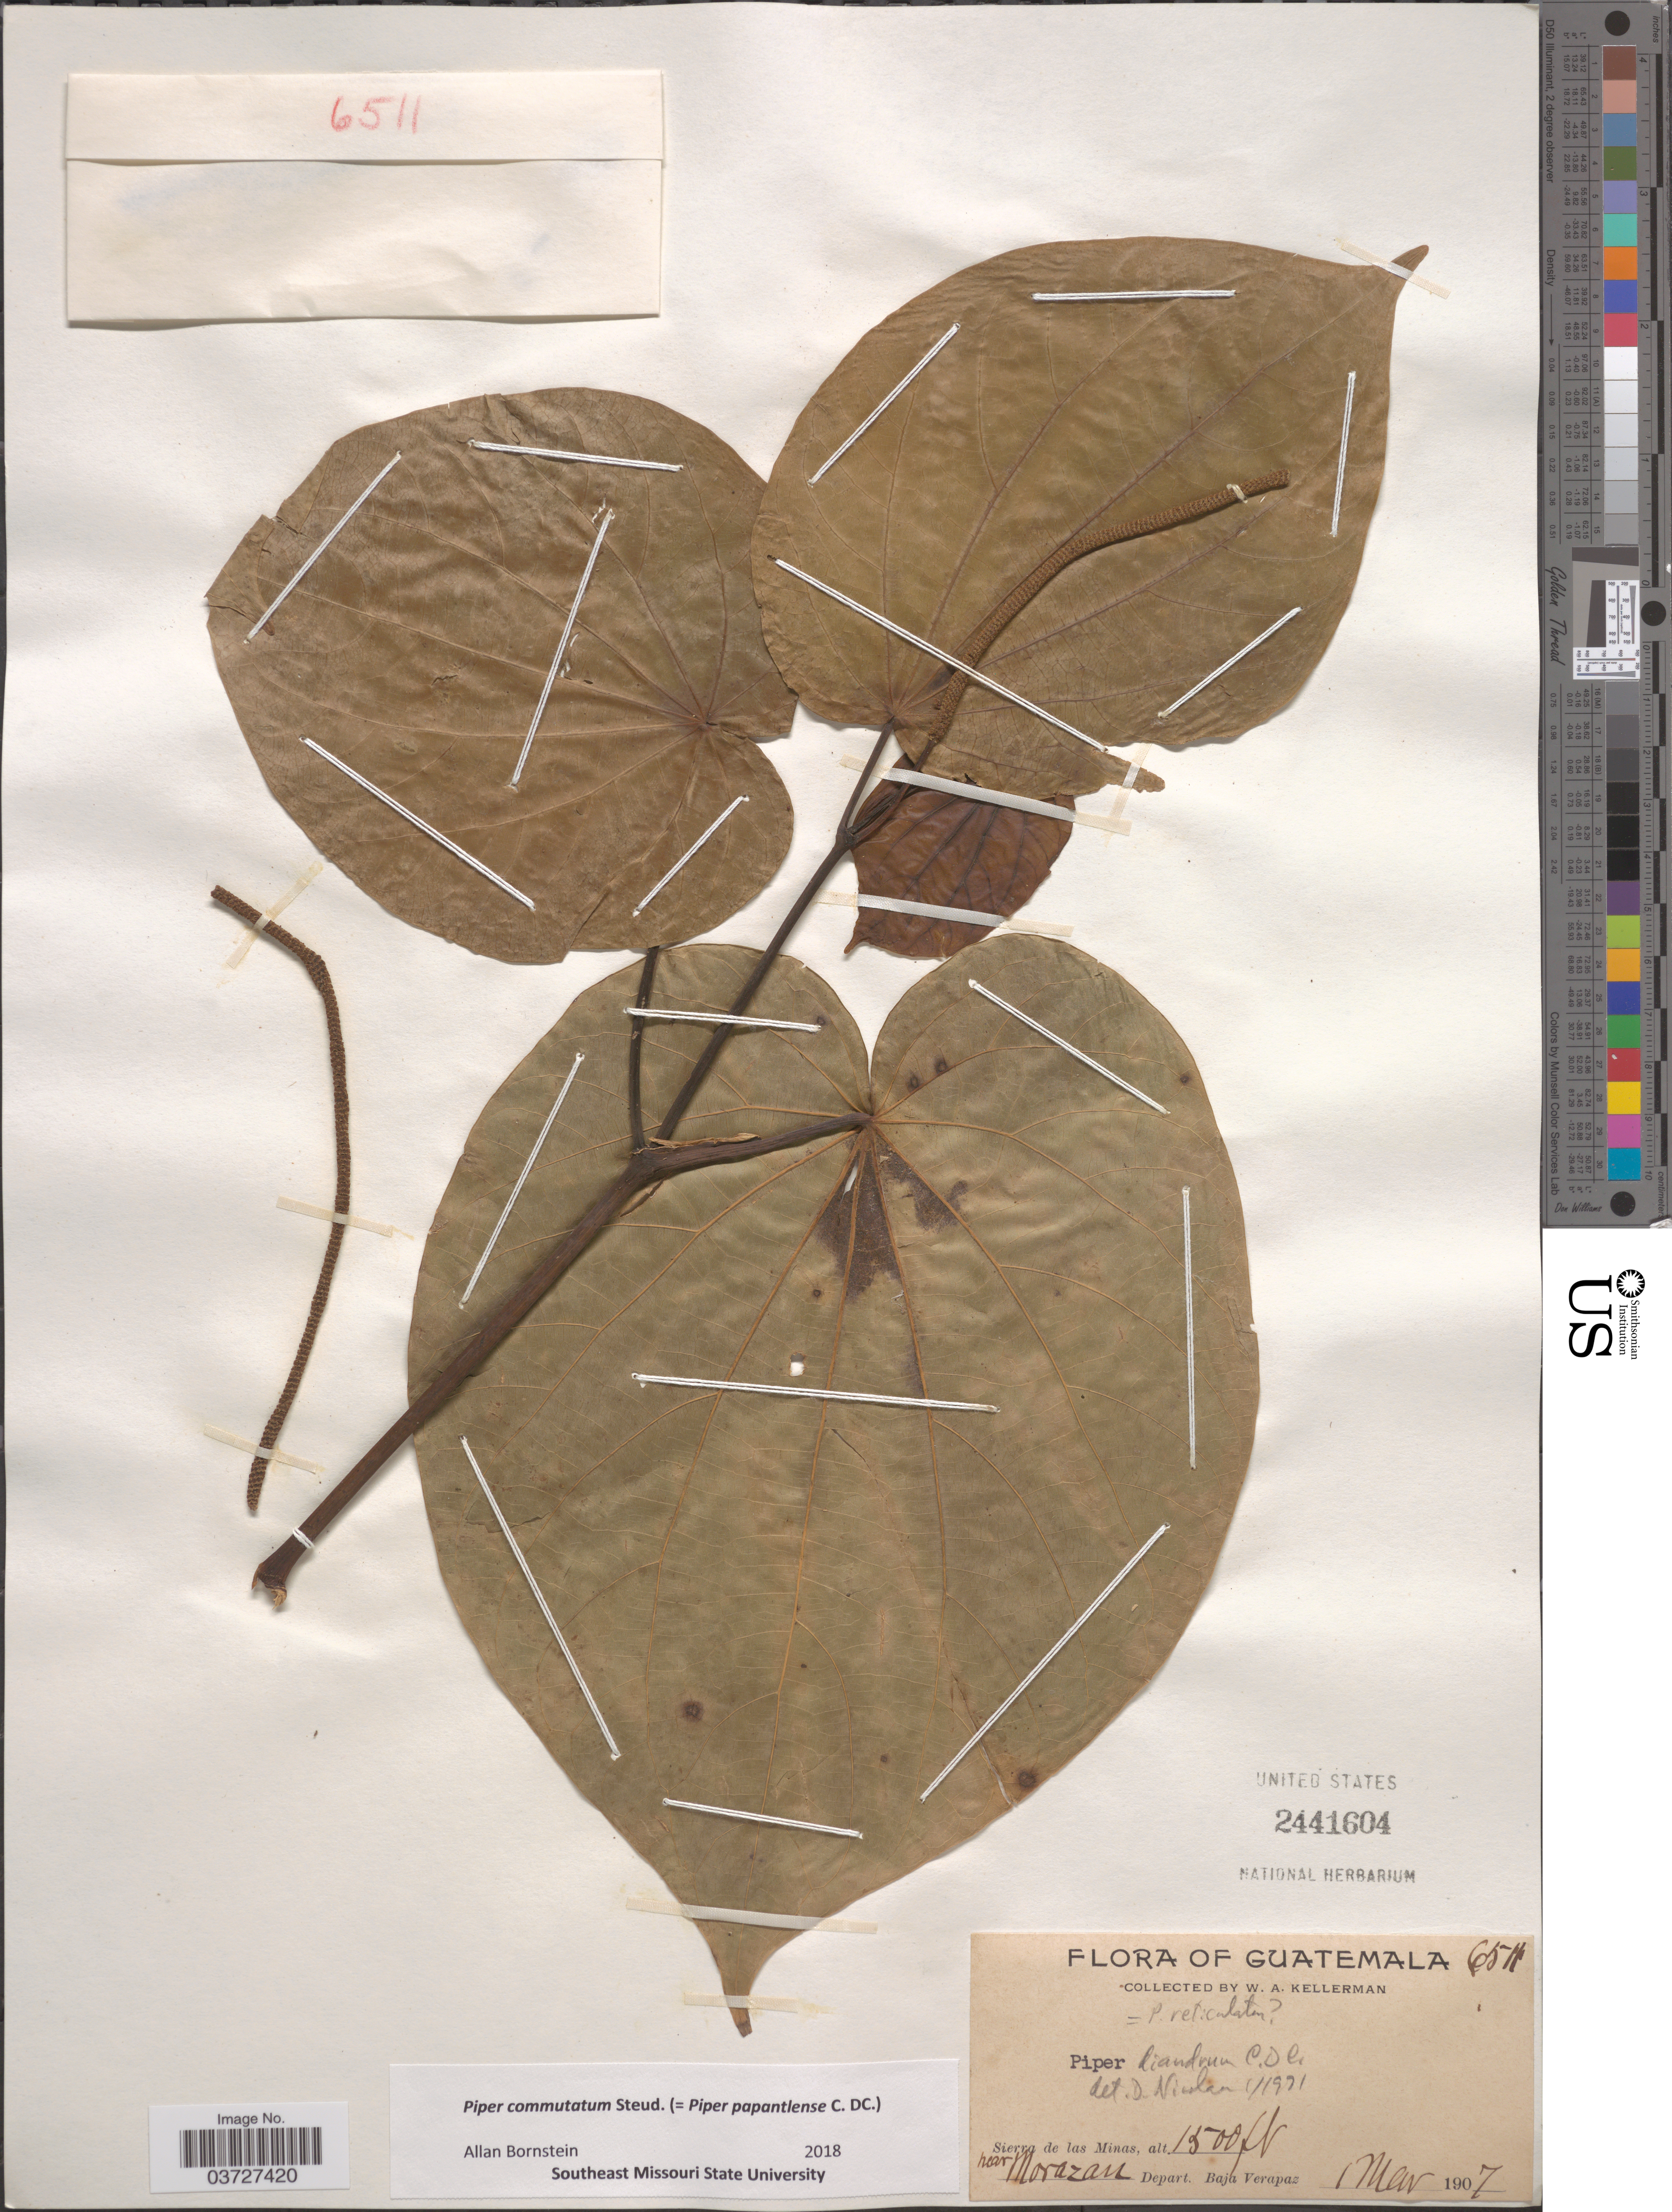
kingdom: Plantae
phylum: Tracheophyta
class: Magnoliopsida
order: Piperales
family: Piperaceae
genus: Piper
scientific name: Piper commutatum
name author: Steud.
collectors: W. Kellerman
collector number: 6511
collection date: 1907-03-01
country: Guatemala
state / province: Baja Verapaz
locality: Sierra de las Minas. Near Morazan. Depart. Baja Verapaz.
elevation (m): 457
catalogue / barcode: US 2441604